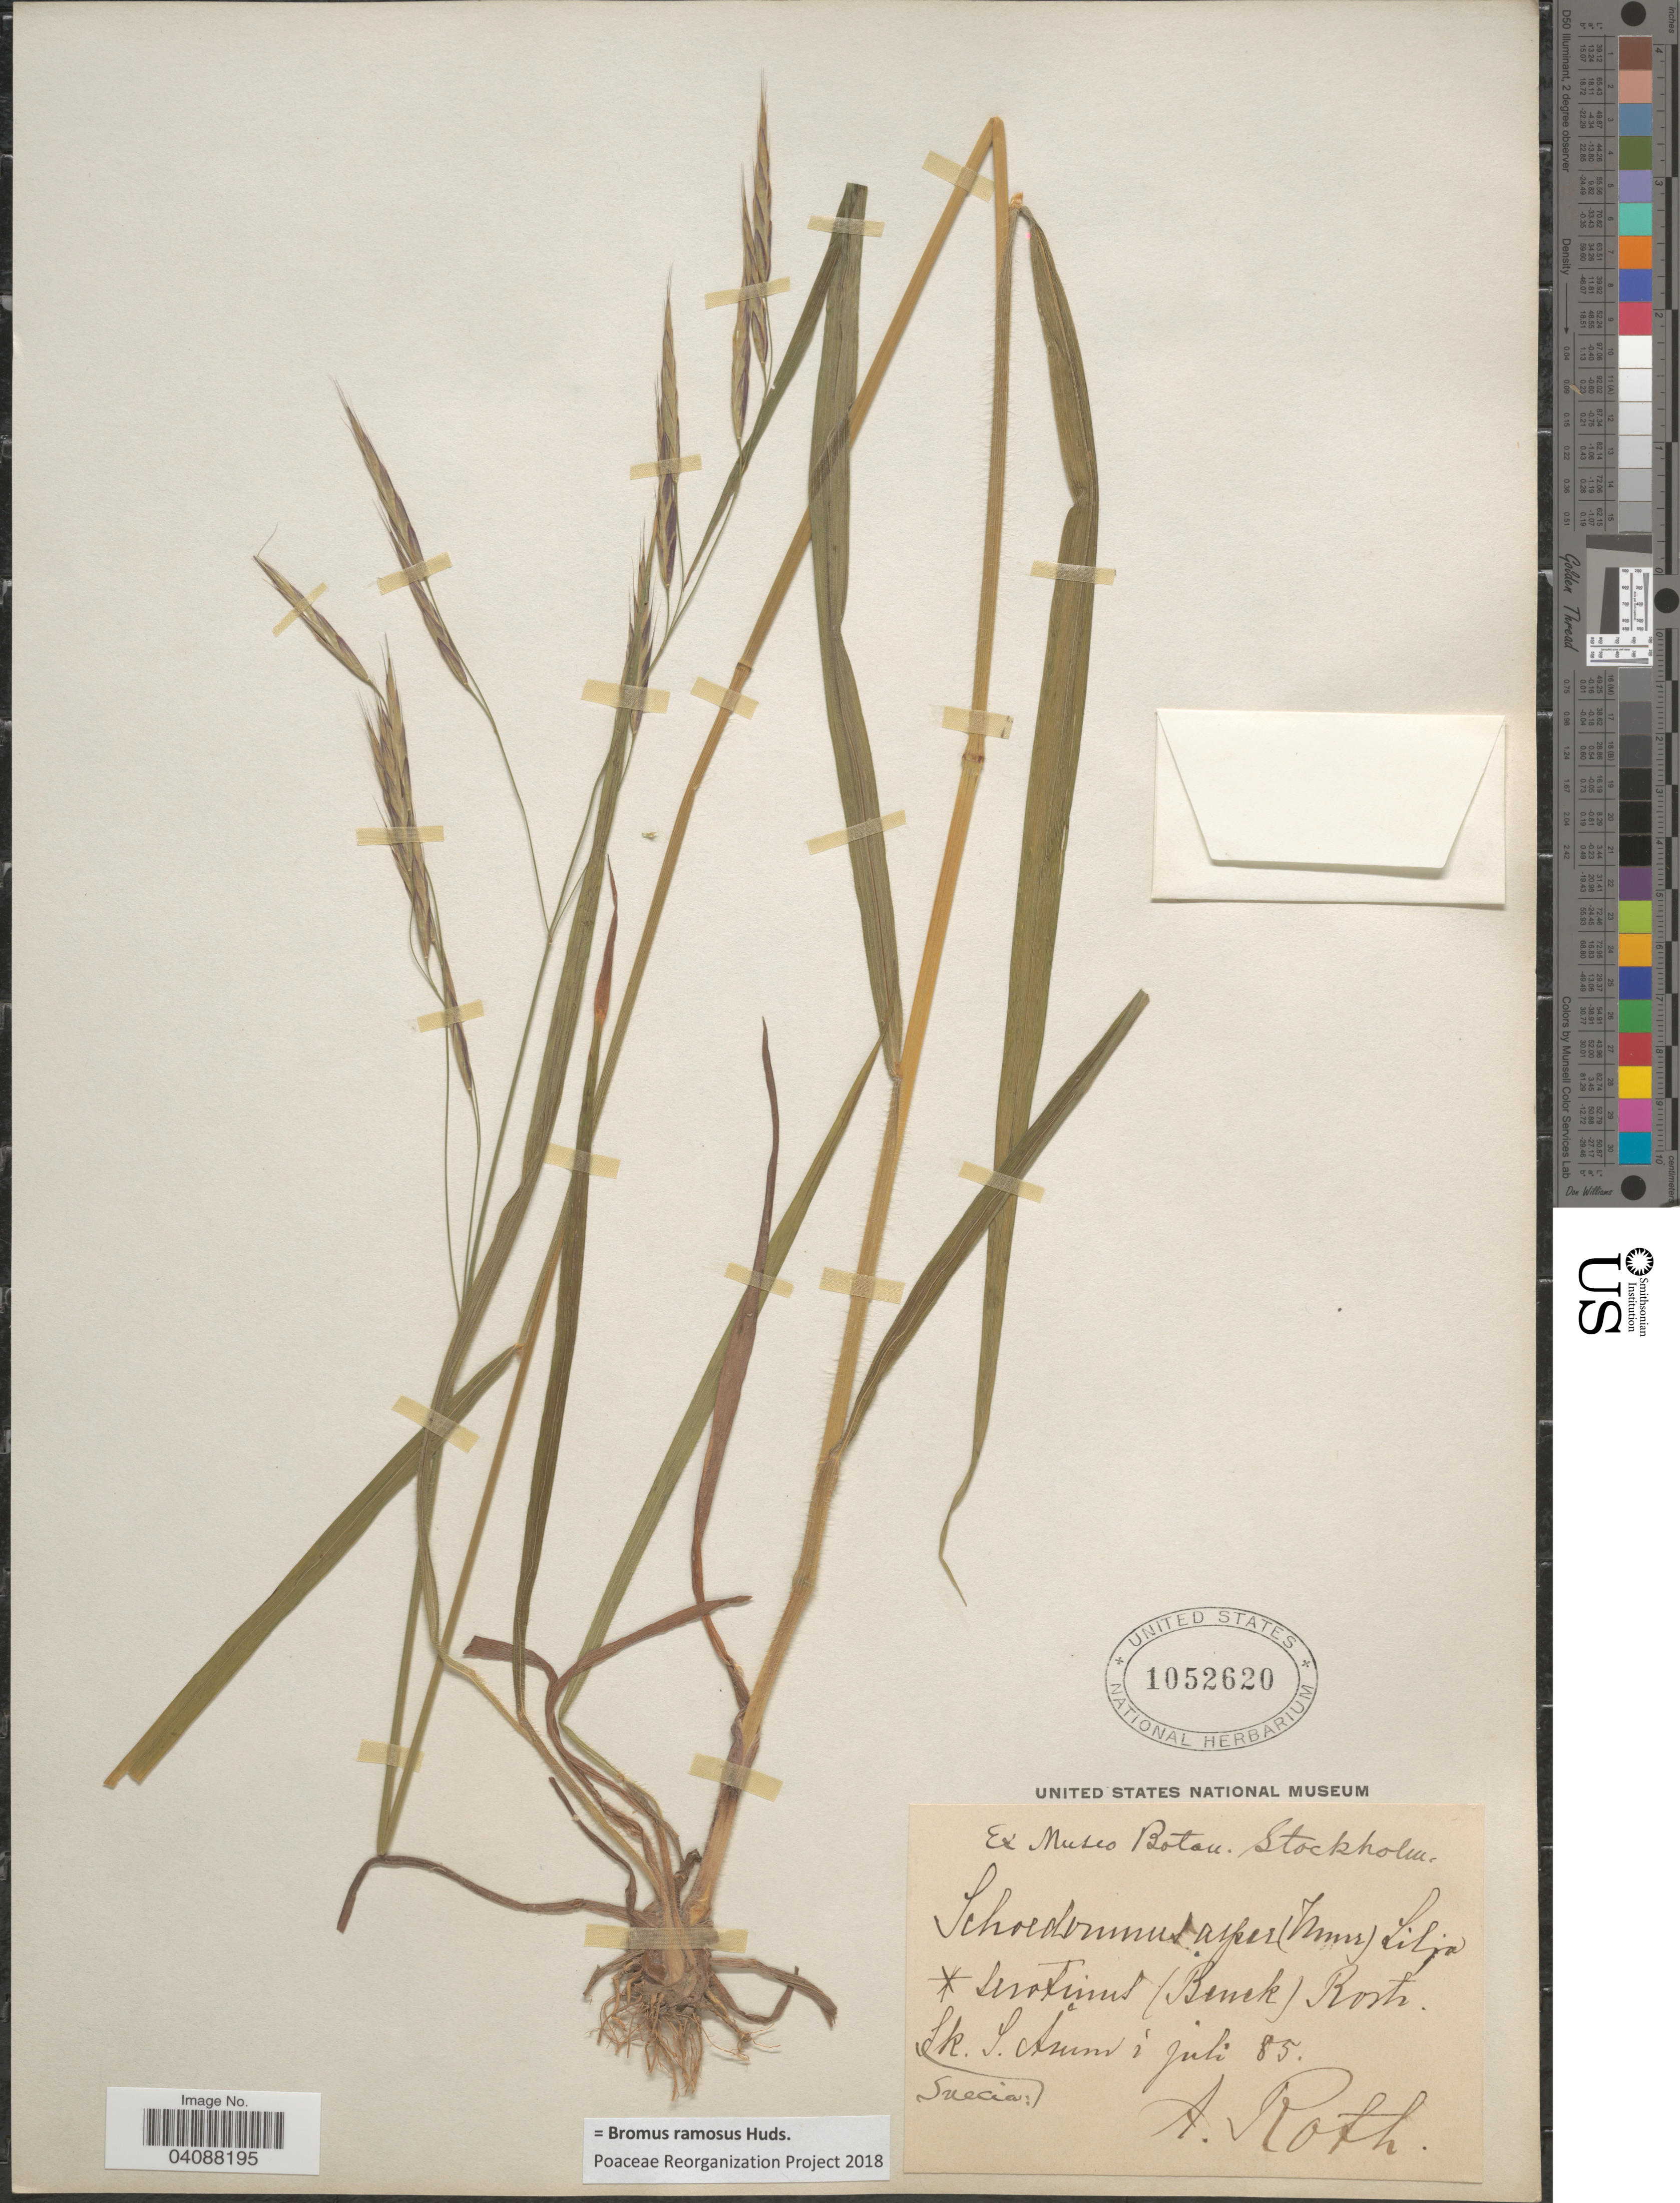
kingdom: Plantae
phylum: Tracheophyta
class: Liliopsida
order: Poales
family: Poaceae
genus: Bromus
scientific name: Bromus ramosus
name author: Huds.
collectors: A. W. Roth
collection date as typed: Transcribed d/m/y: /7/85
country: Sweden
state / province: Skåne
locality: Suecia: Sk. S. Åsum.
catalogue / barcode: US 1052620